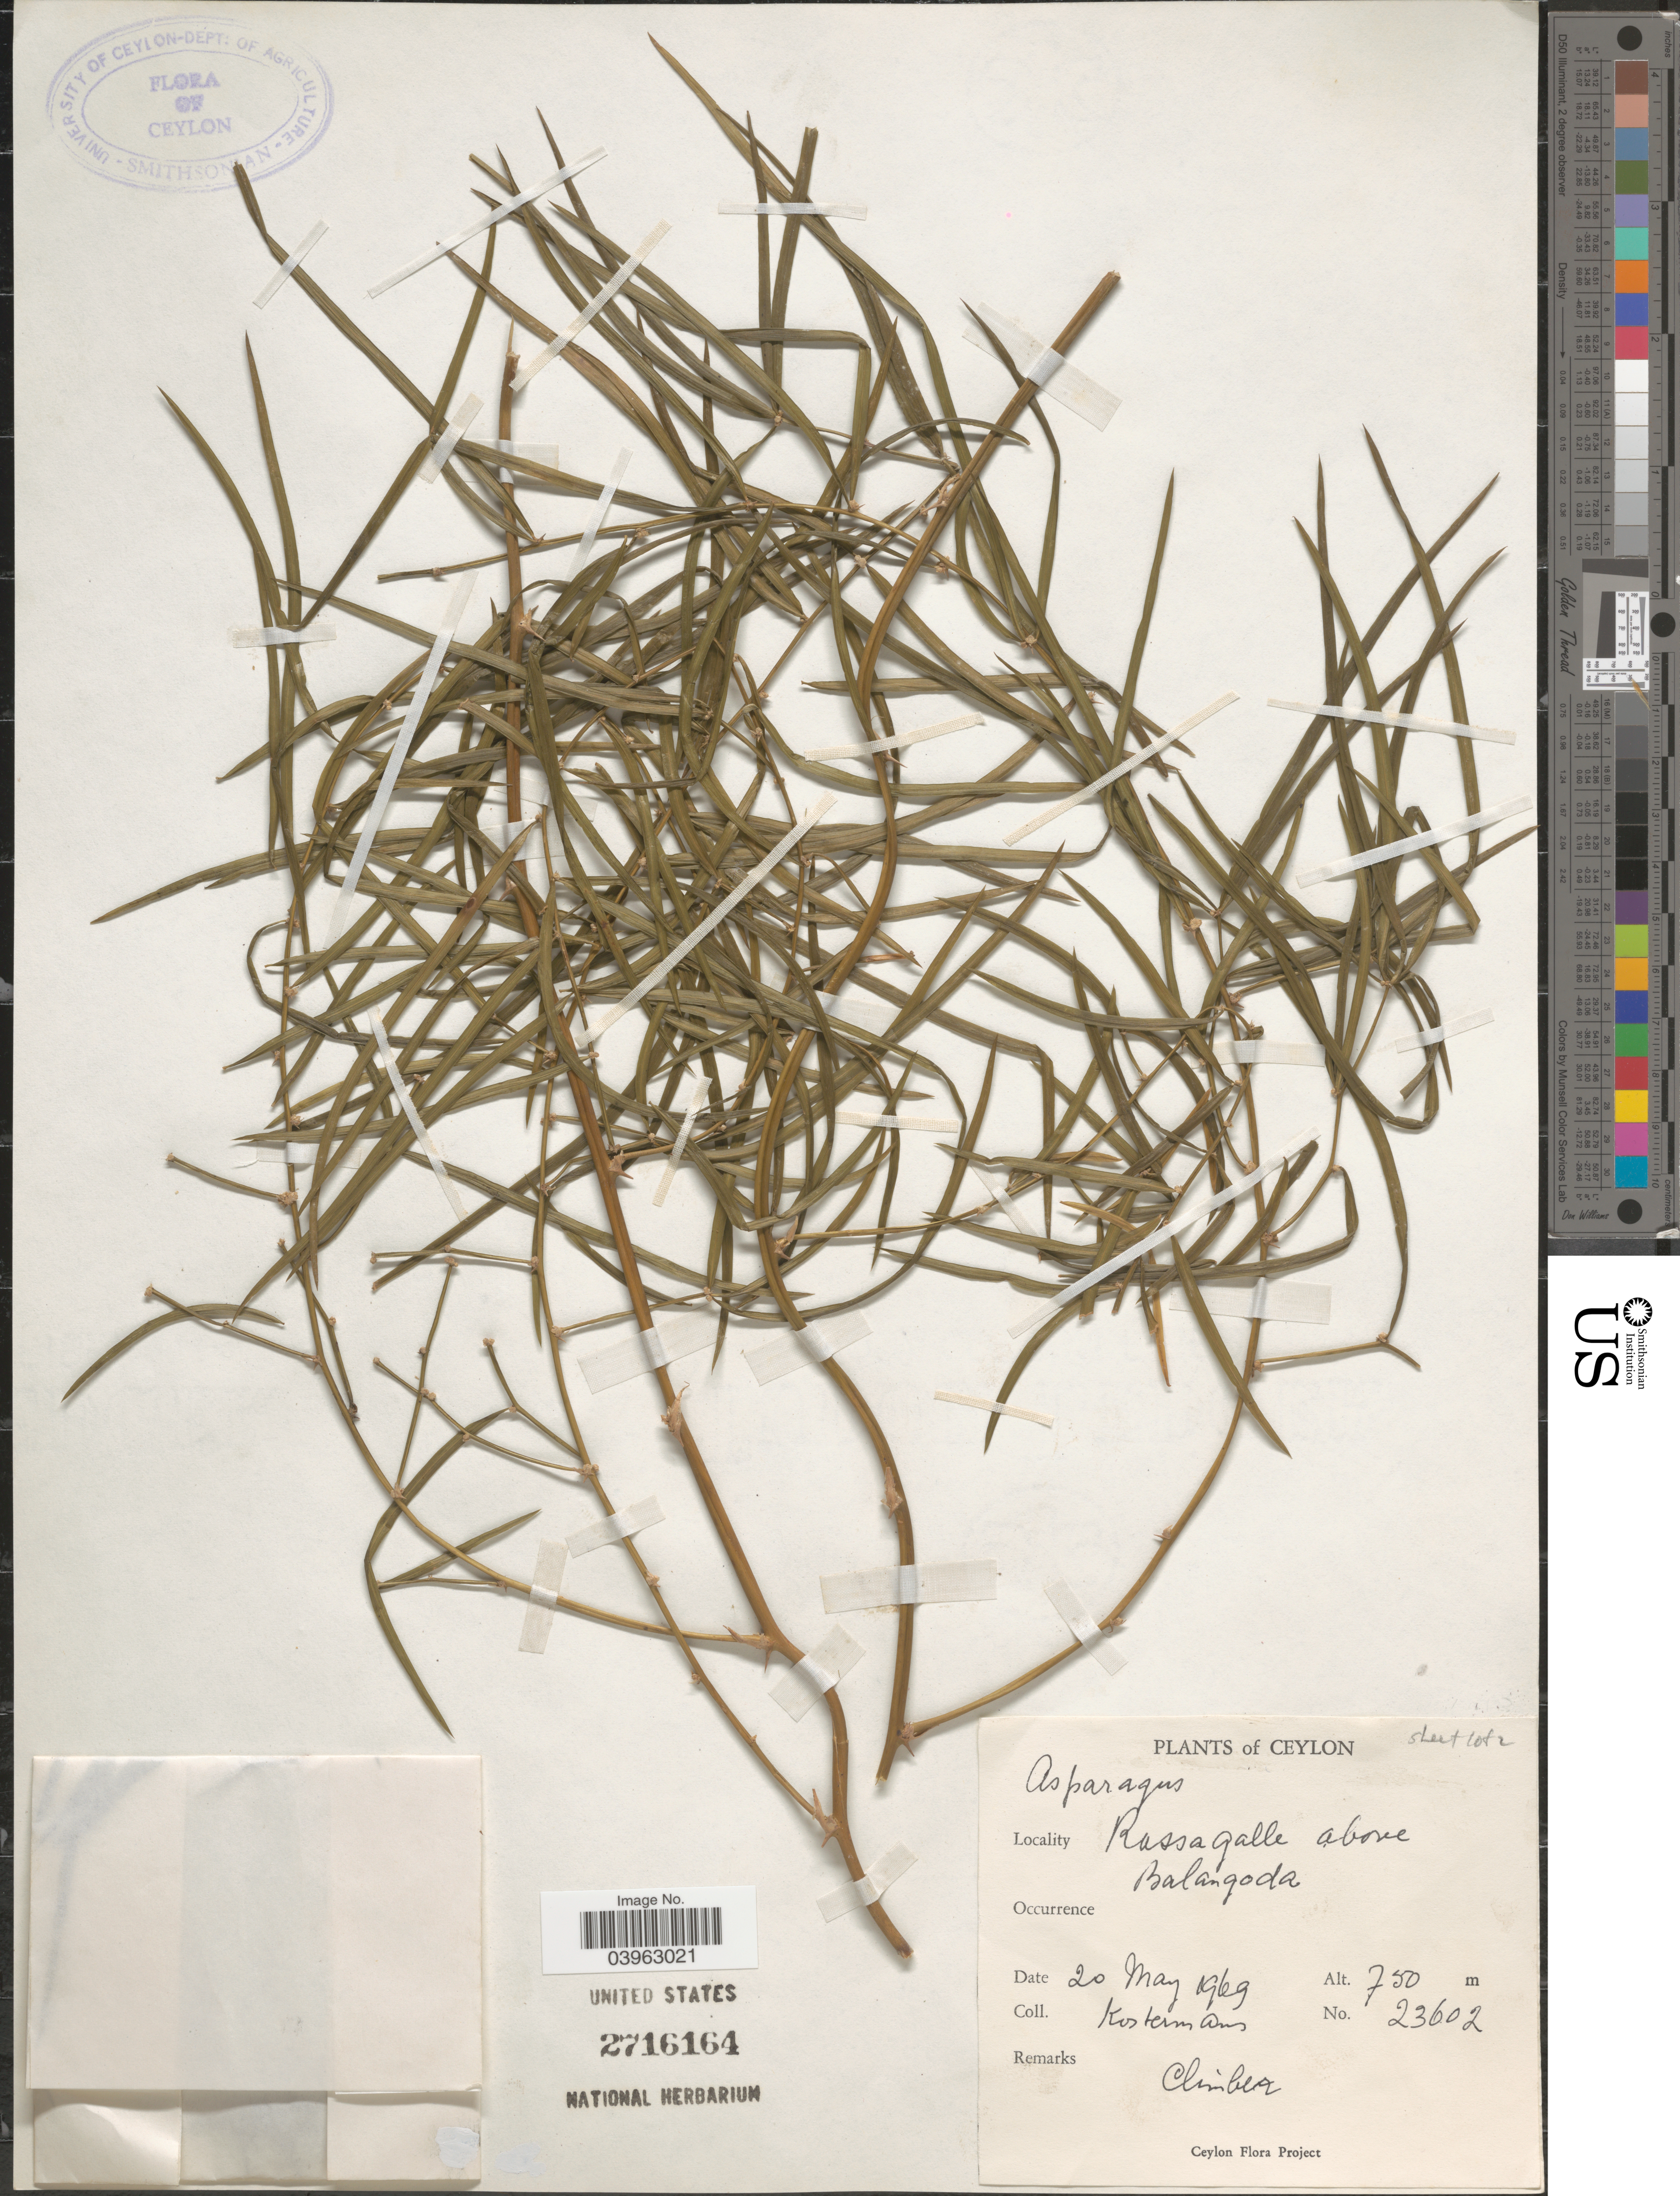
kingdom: Plantae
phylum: Tracheophyta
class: Liliopsida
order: Asparagales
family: Asparagaceae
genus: Asparagus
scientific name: Asparagus sp.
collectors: Kostermans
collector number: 23602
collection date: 1969-05-20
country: Sri Lanka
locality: Ceylon. Rassagalle above Balangoda.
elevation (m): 750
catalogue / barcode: US 2716164